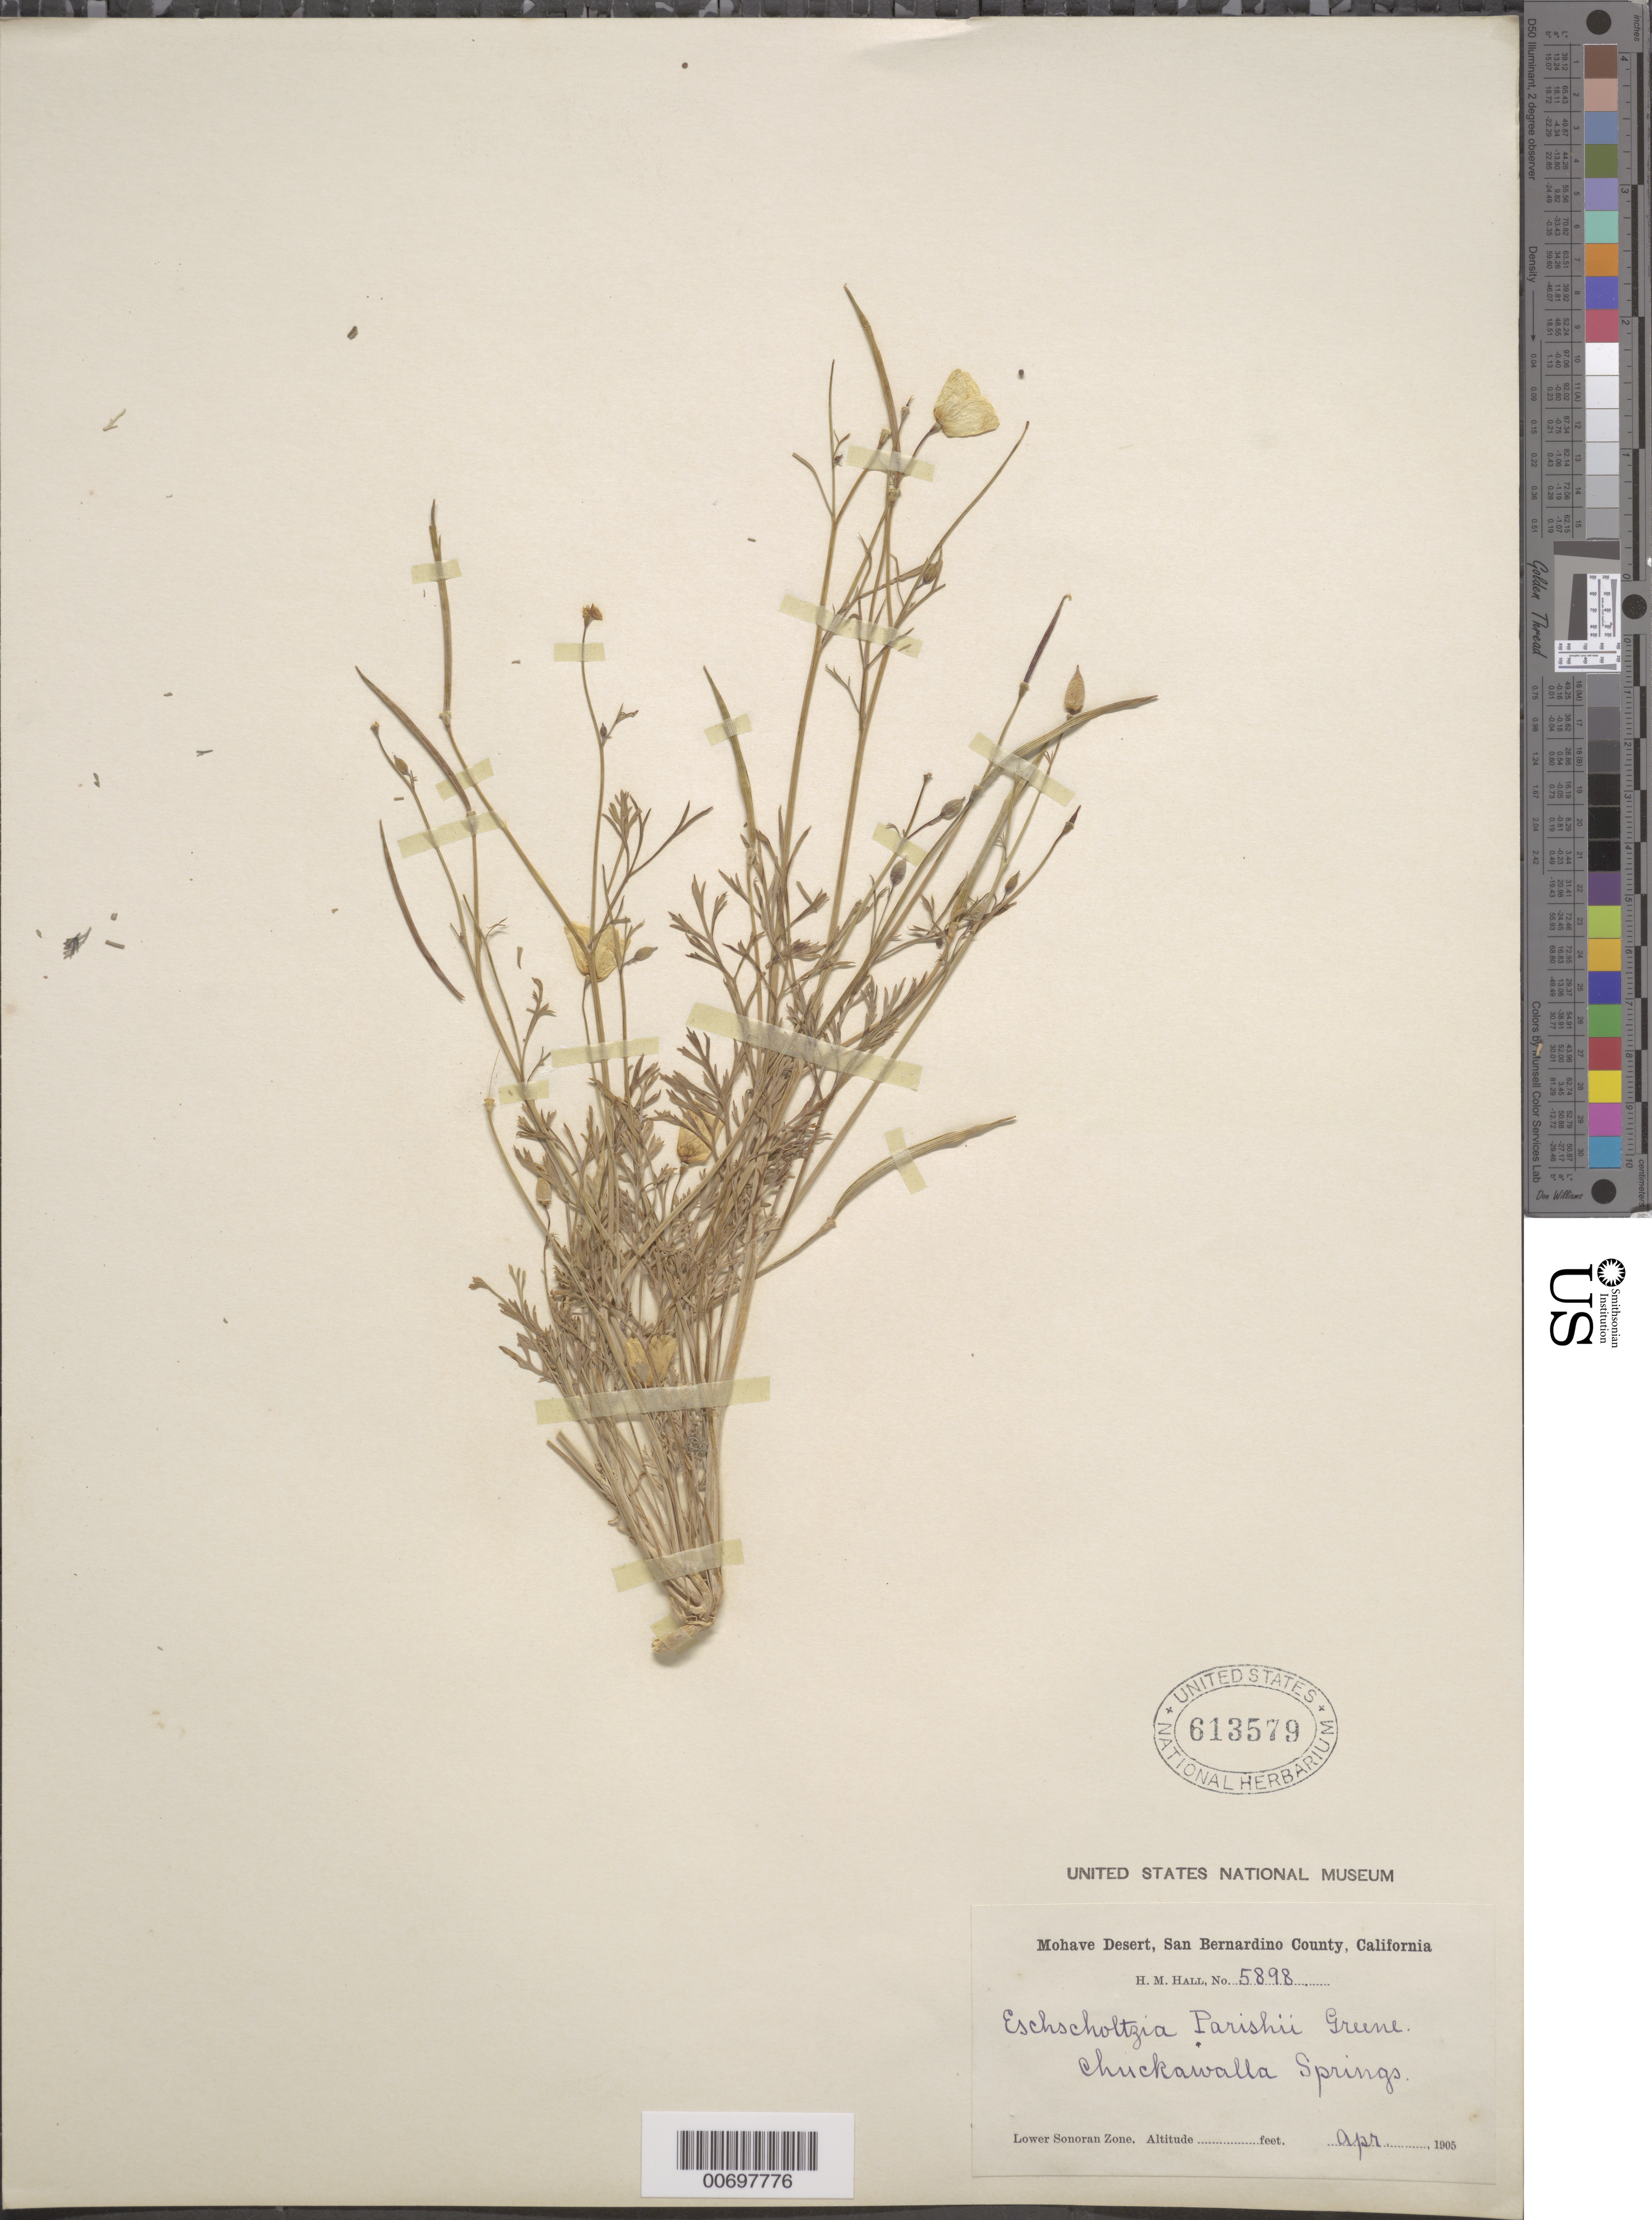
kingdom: Plantae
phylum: Tracheophyta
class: Magnoliopsida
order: Ranunculales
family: Papaveraceae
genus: Eschscholzia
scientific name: Eschscholzia parishii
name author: Greene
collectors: H. M. Hall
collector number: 5898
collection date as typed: Apr 1905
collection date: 1905-04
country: United States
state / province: California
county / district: San Bernardino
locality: Chuckawalla Springs.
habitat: Lower Sonoran Zone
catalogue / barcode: US 613579